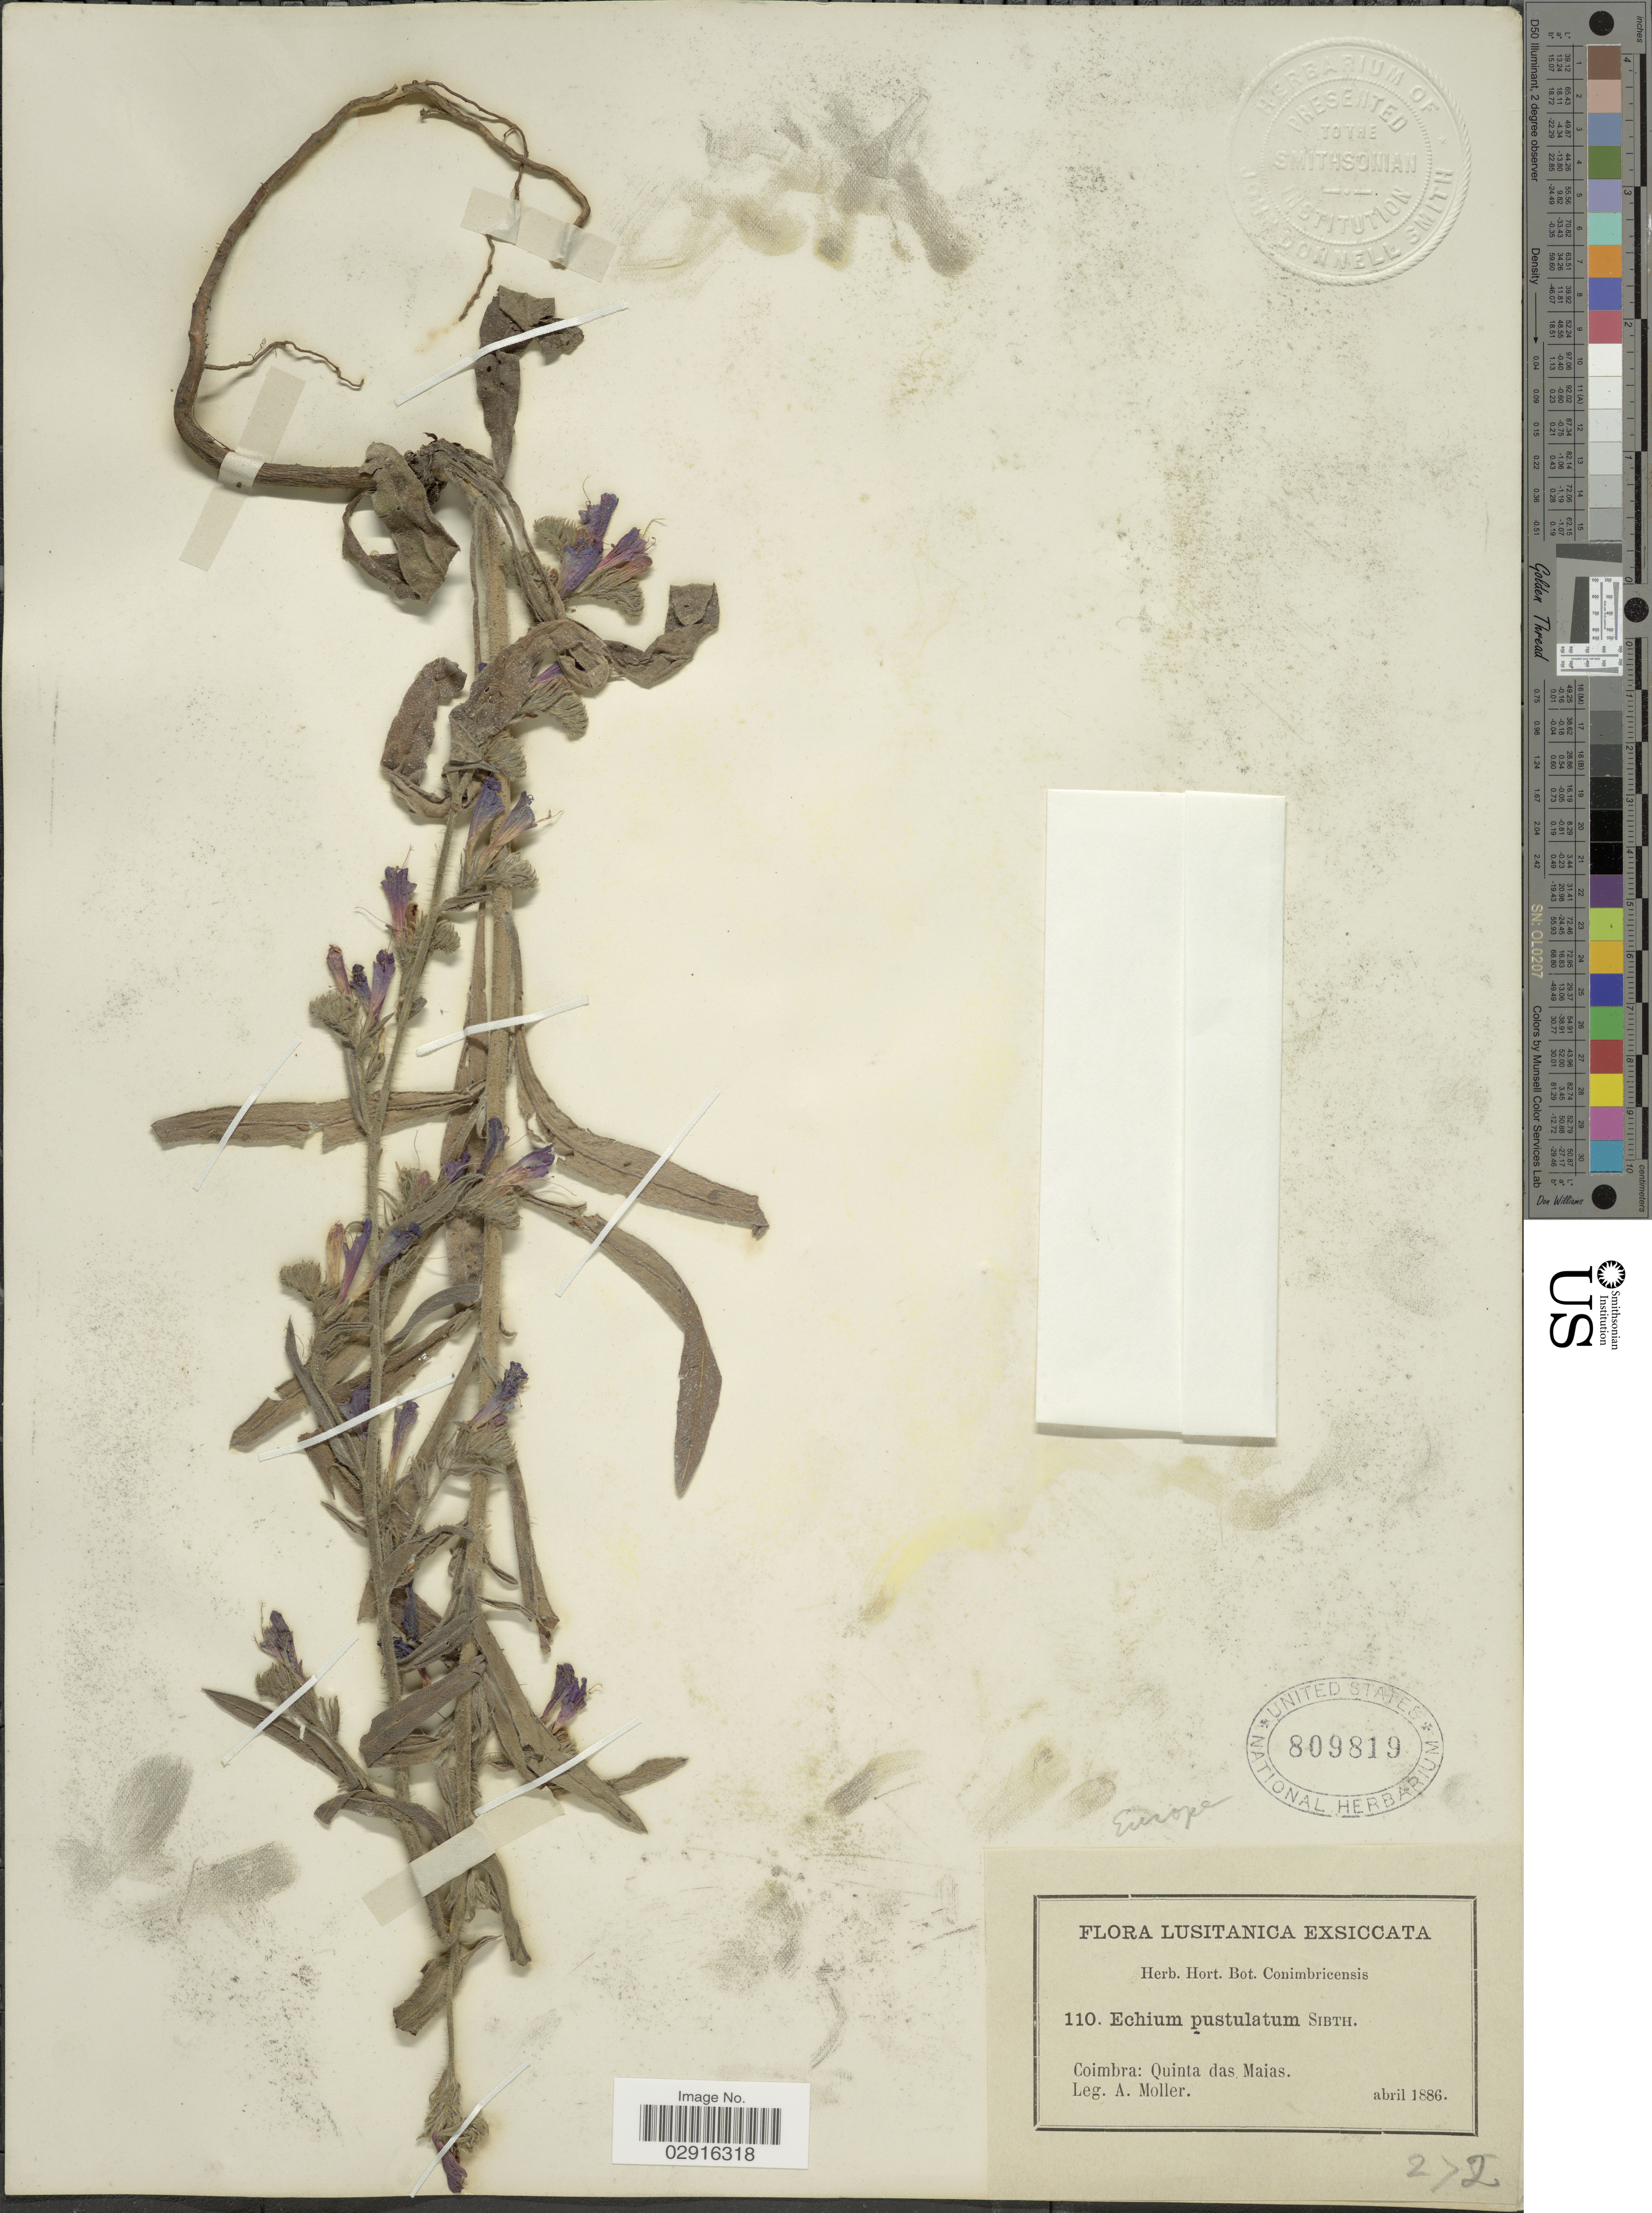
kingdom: Plantae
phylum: Tracheophyta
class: Magnoliopsida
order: Boraginales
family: Boraginaceae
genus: Echium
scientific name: Echium pustulatum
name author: Sm.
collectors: A. Moller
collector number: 110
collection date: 1886-04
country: Portugal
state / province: Coimbra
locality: Coimbra: Quinta das Maias. Lusitanica.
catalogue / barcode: US 809819